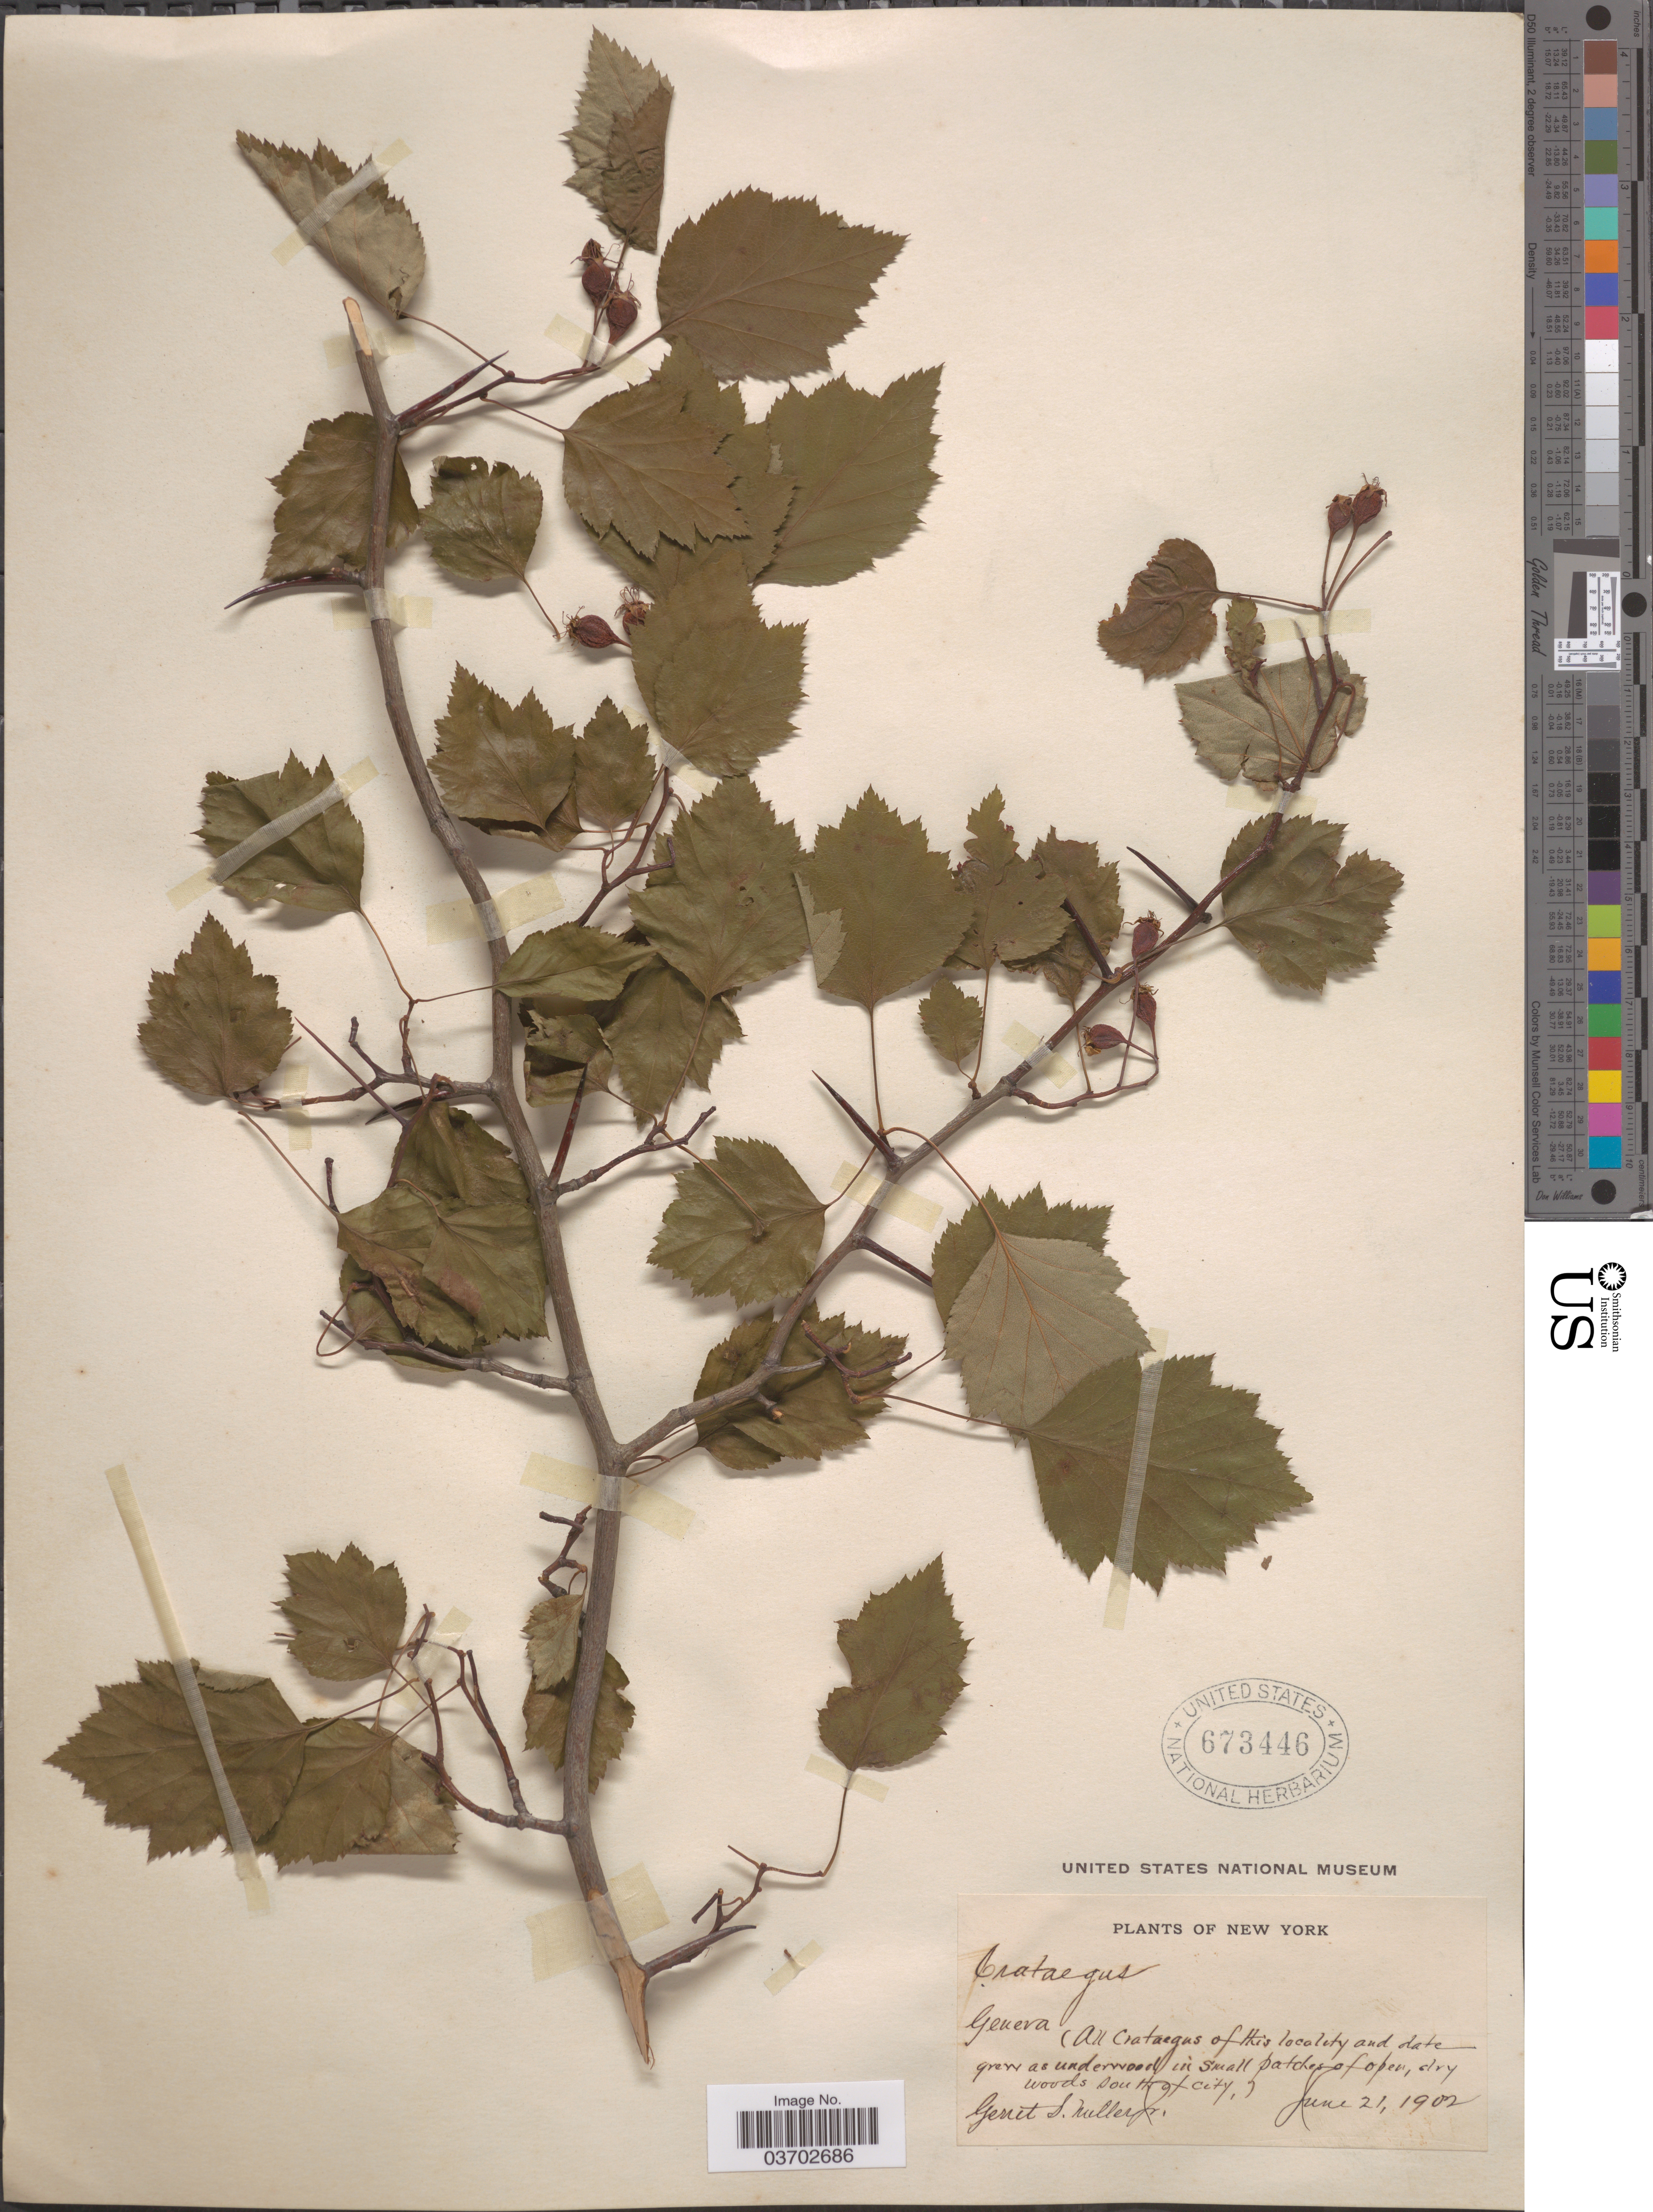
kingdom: Plantae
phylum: Tracheophyta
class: Magnoliopsida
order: Rosales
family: Rosaceae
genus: Crataegus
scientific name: Crataegus sp.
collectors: G. S. Miller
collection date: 1902-06-21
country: United States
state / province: New York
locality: Geneva. In small patches of open, dry woods south of city.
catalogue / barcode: US 673446